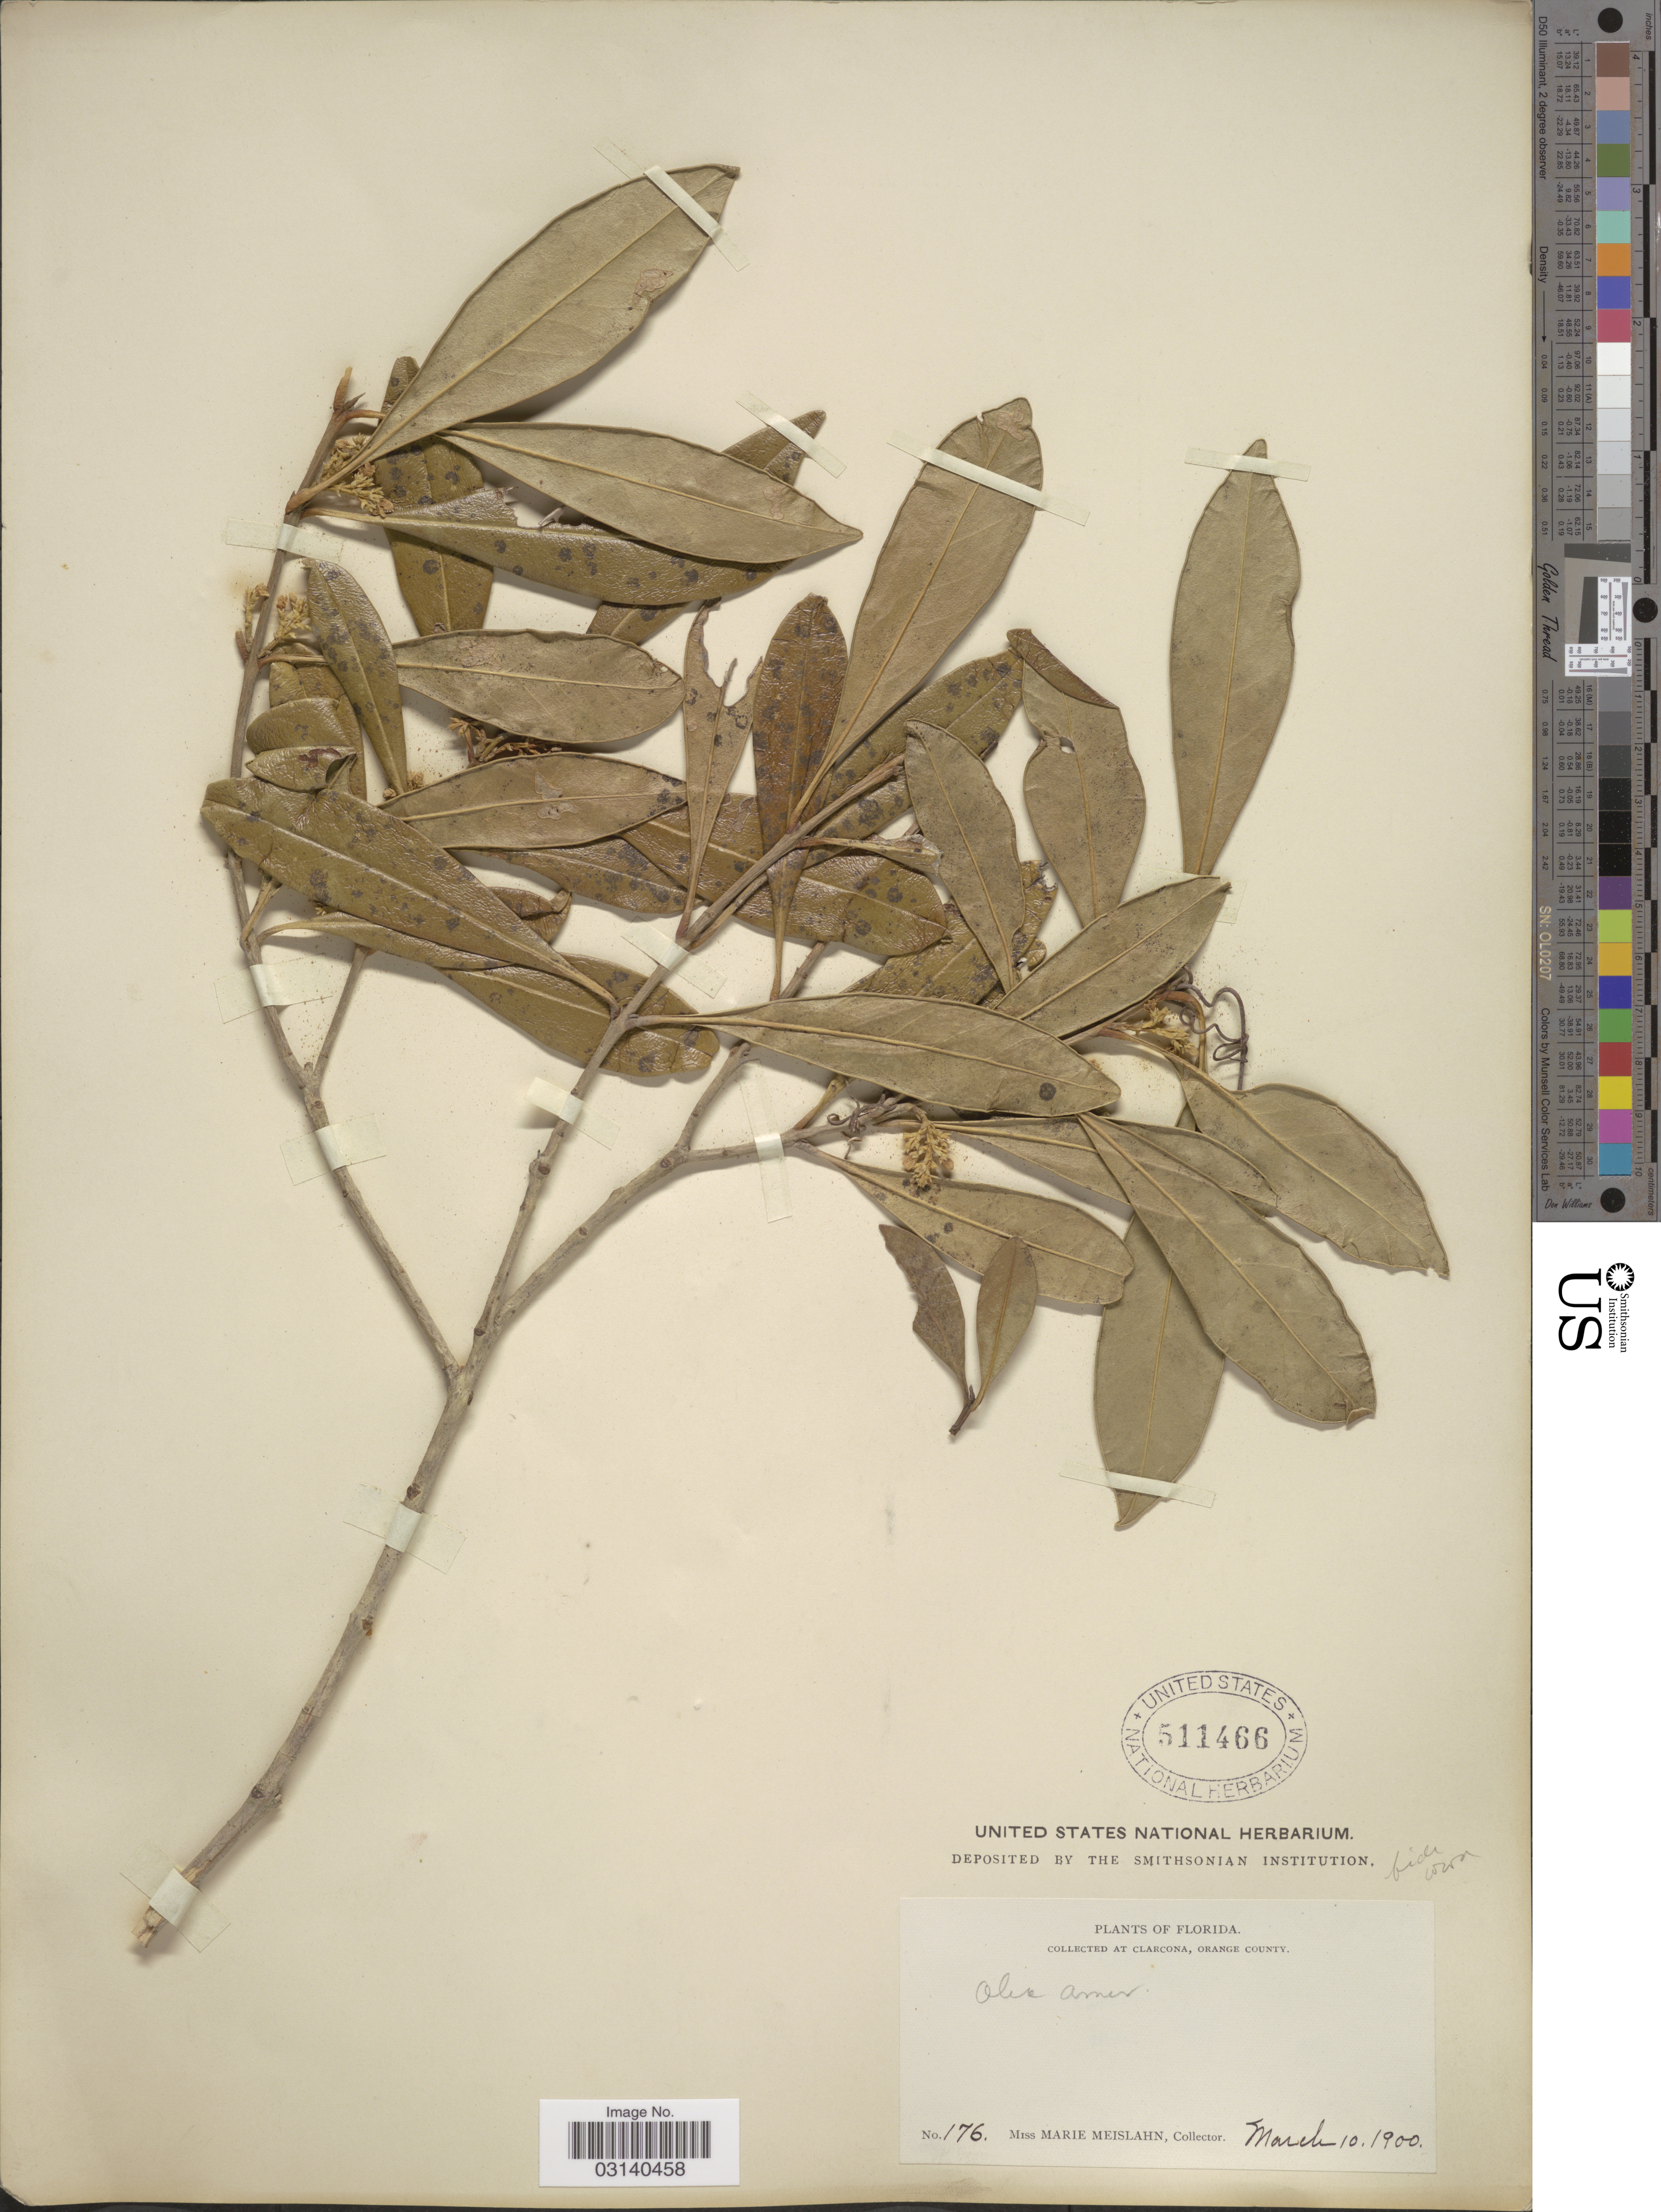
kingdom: Plantae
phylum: Tracheophyta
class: Magnoliopsida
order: Lamiales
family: Oleaceae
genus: Osmanthus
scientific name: Osmanthus americanus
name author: (L.) A. Gray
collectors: M. Meislahn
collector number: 176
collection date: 1900-03-10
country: United States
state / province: Florida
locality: At Clarcona, Orange County.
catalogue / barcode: US 511466